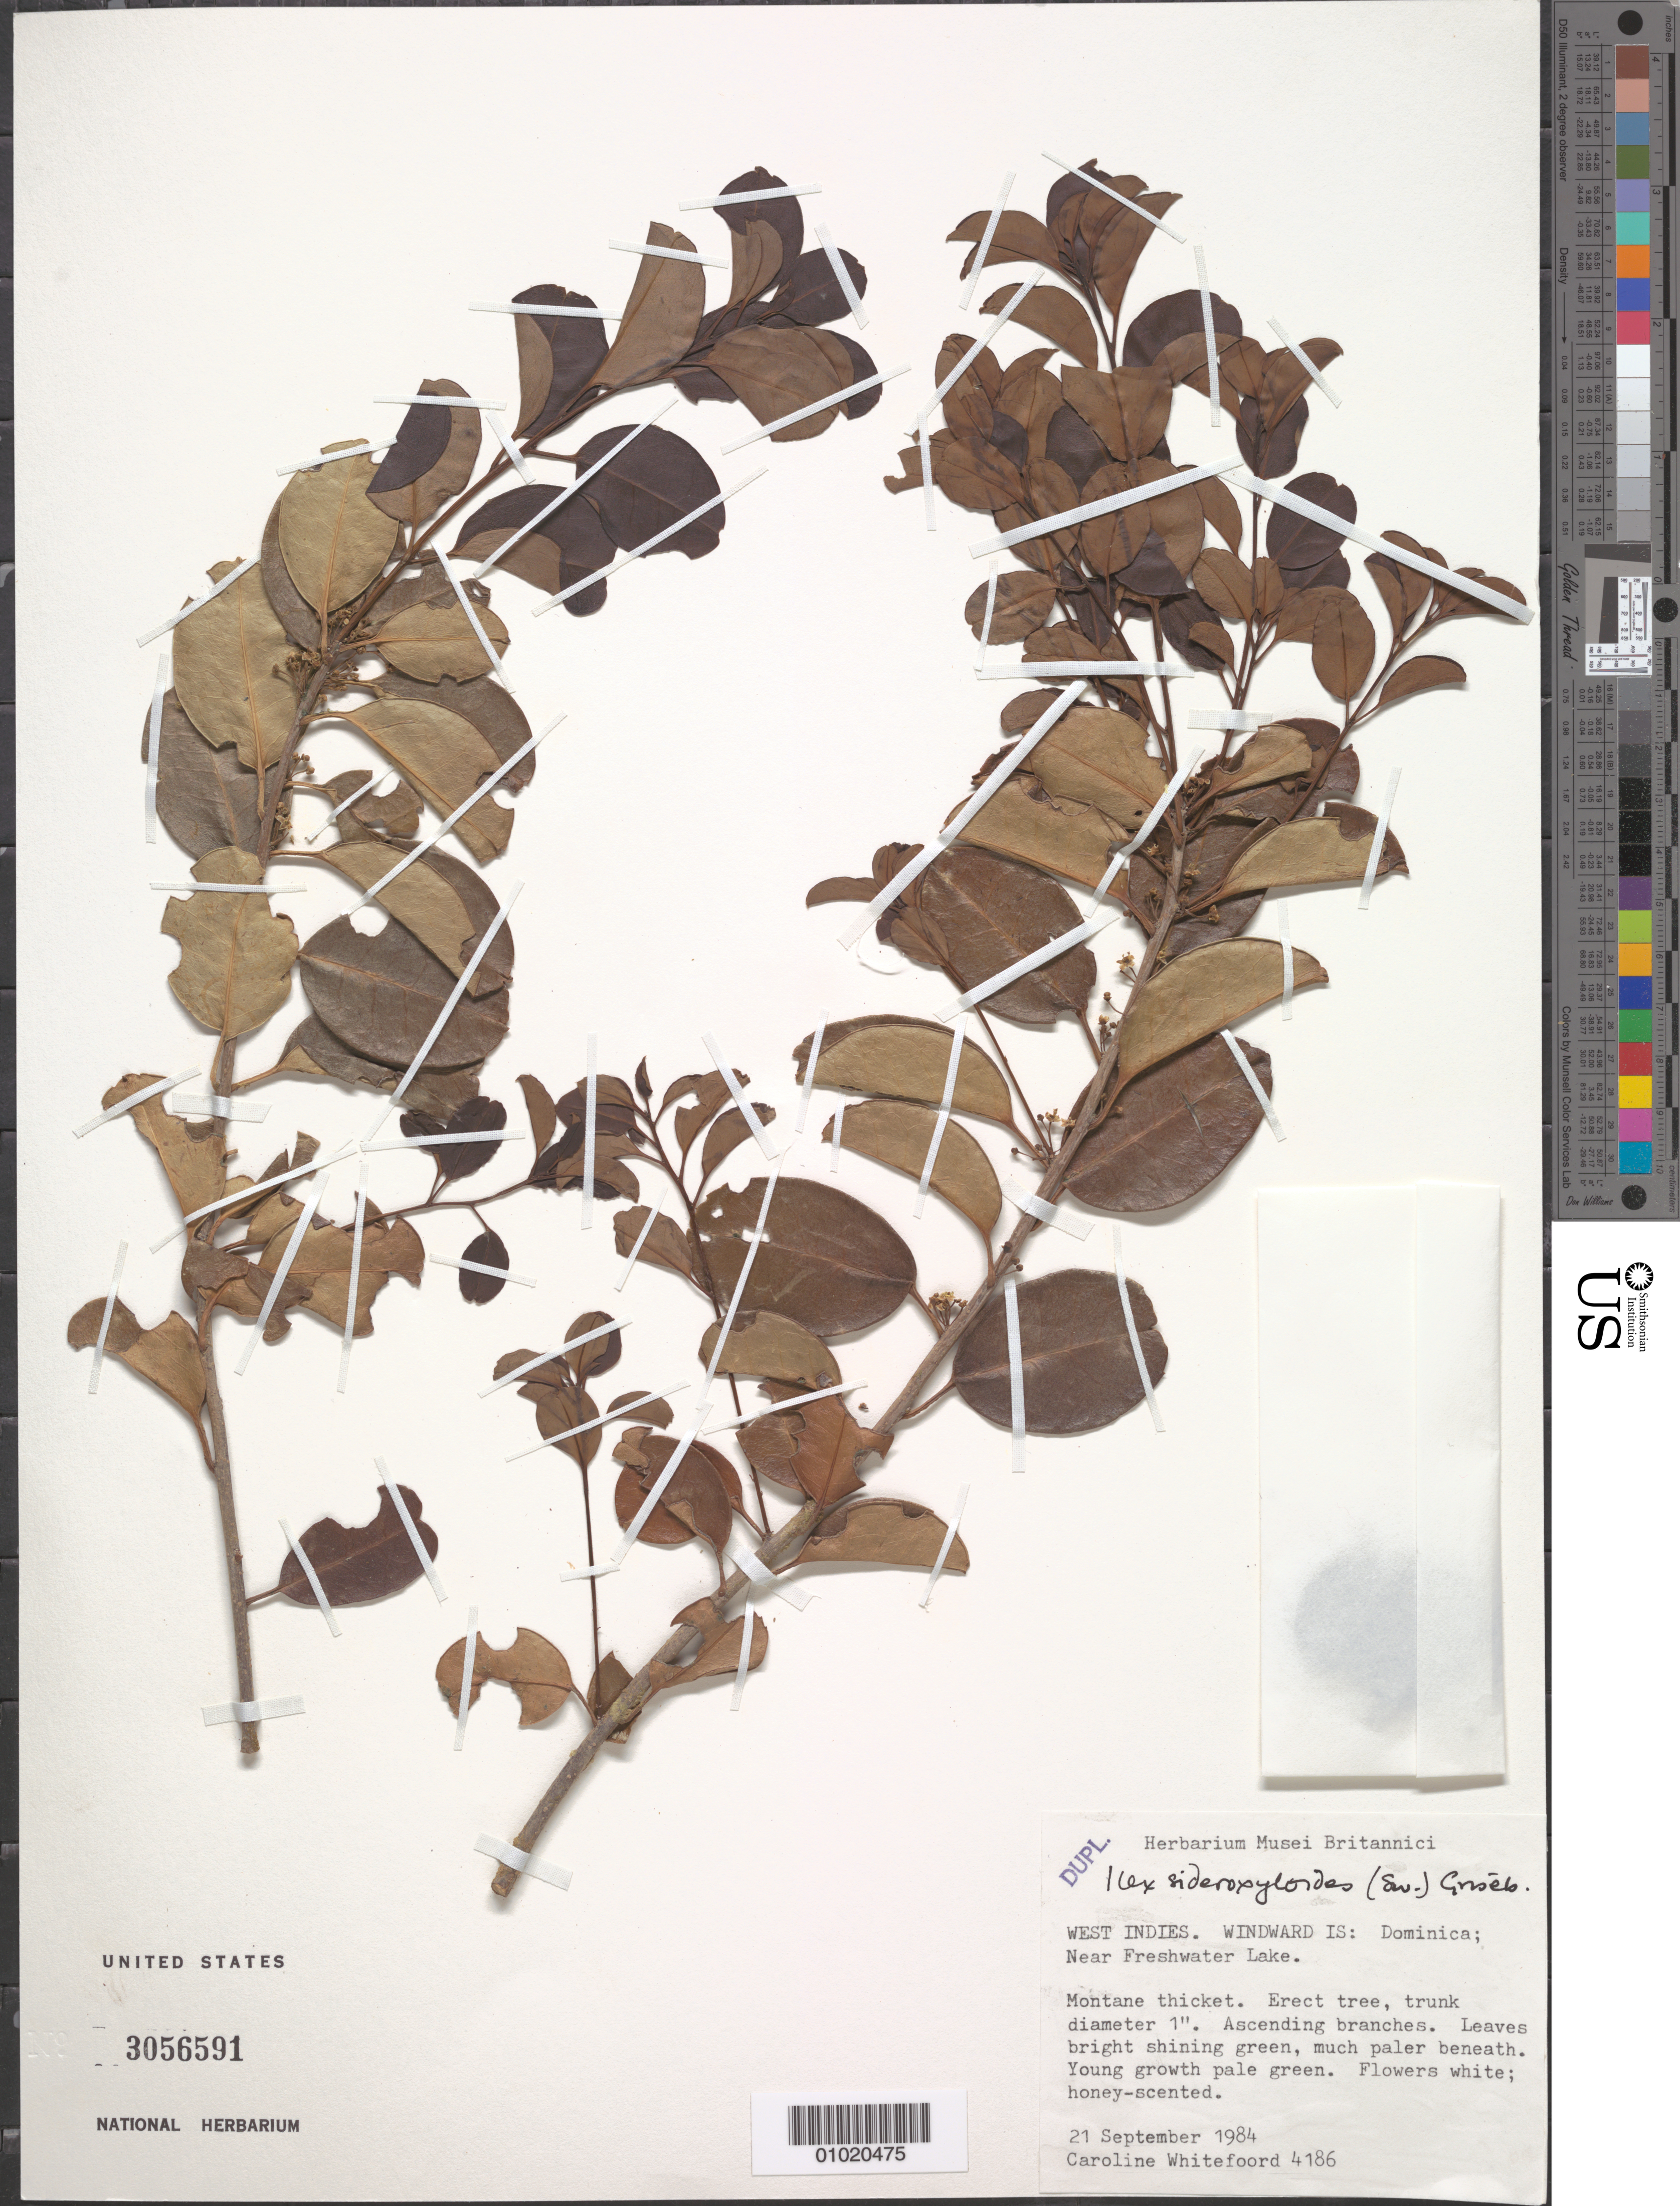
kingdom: Plantae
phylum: Tracheophyta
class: Magnoliopsida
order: Aquifoliales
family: Aquifoliaceae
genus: Ilex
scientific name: Ilex sideroxyloides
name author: (Sw.) Griseb.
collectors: C. Whitefoord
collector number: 4186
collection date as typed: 21 Sep 1984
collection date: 1984-09-21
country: Dominica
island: Dominica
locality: Near Freshwater Lake. Montane thicket.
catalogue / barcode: US 3056591